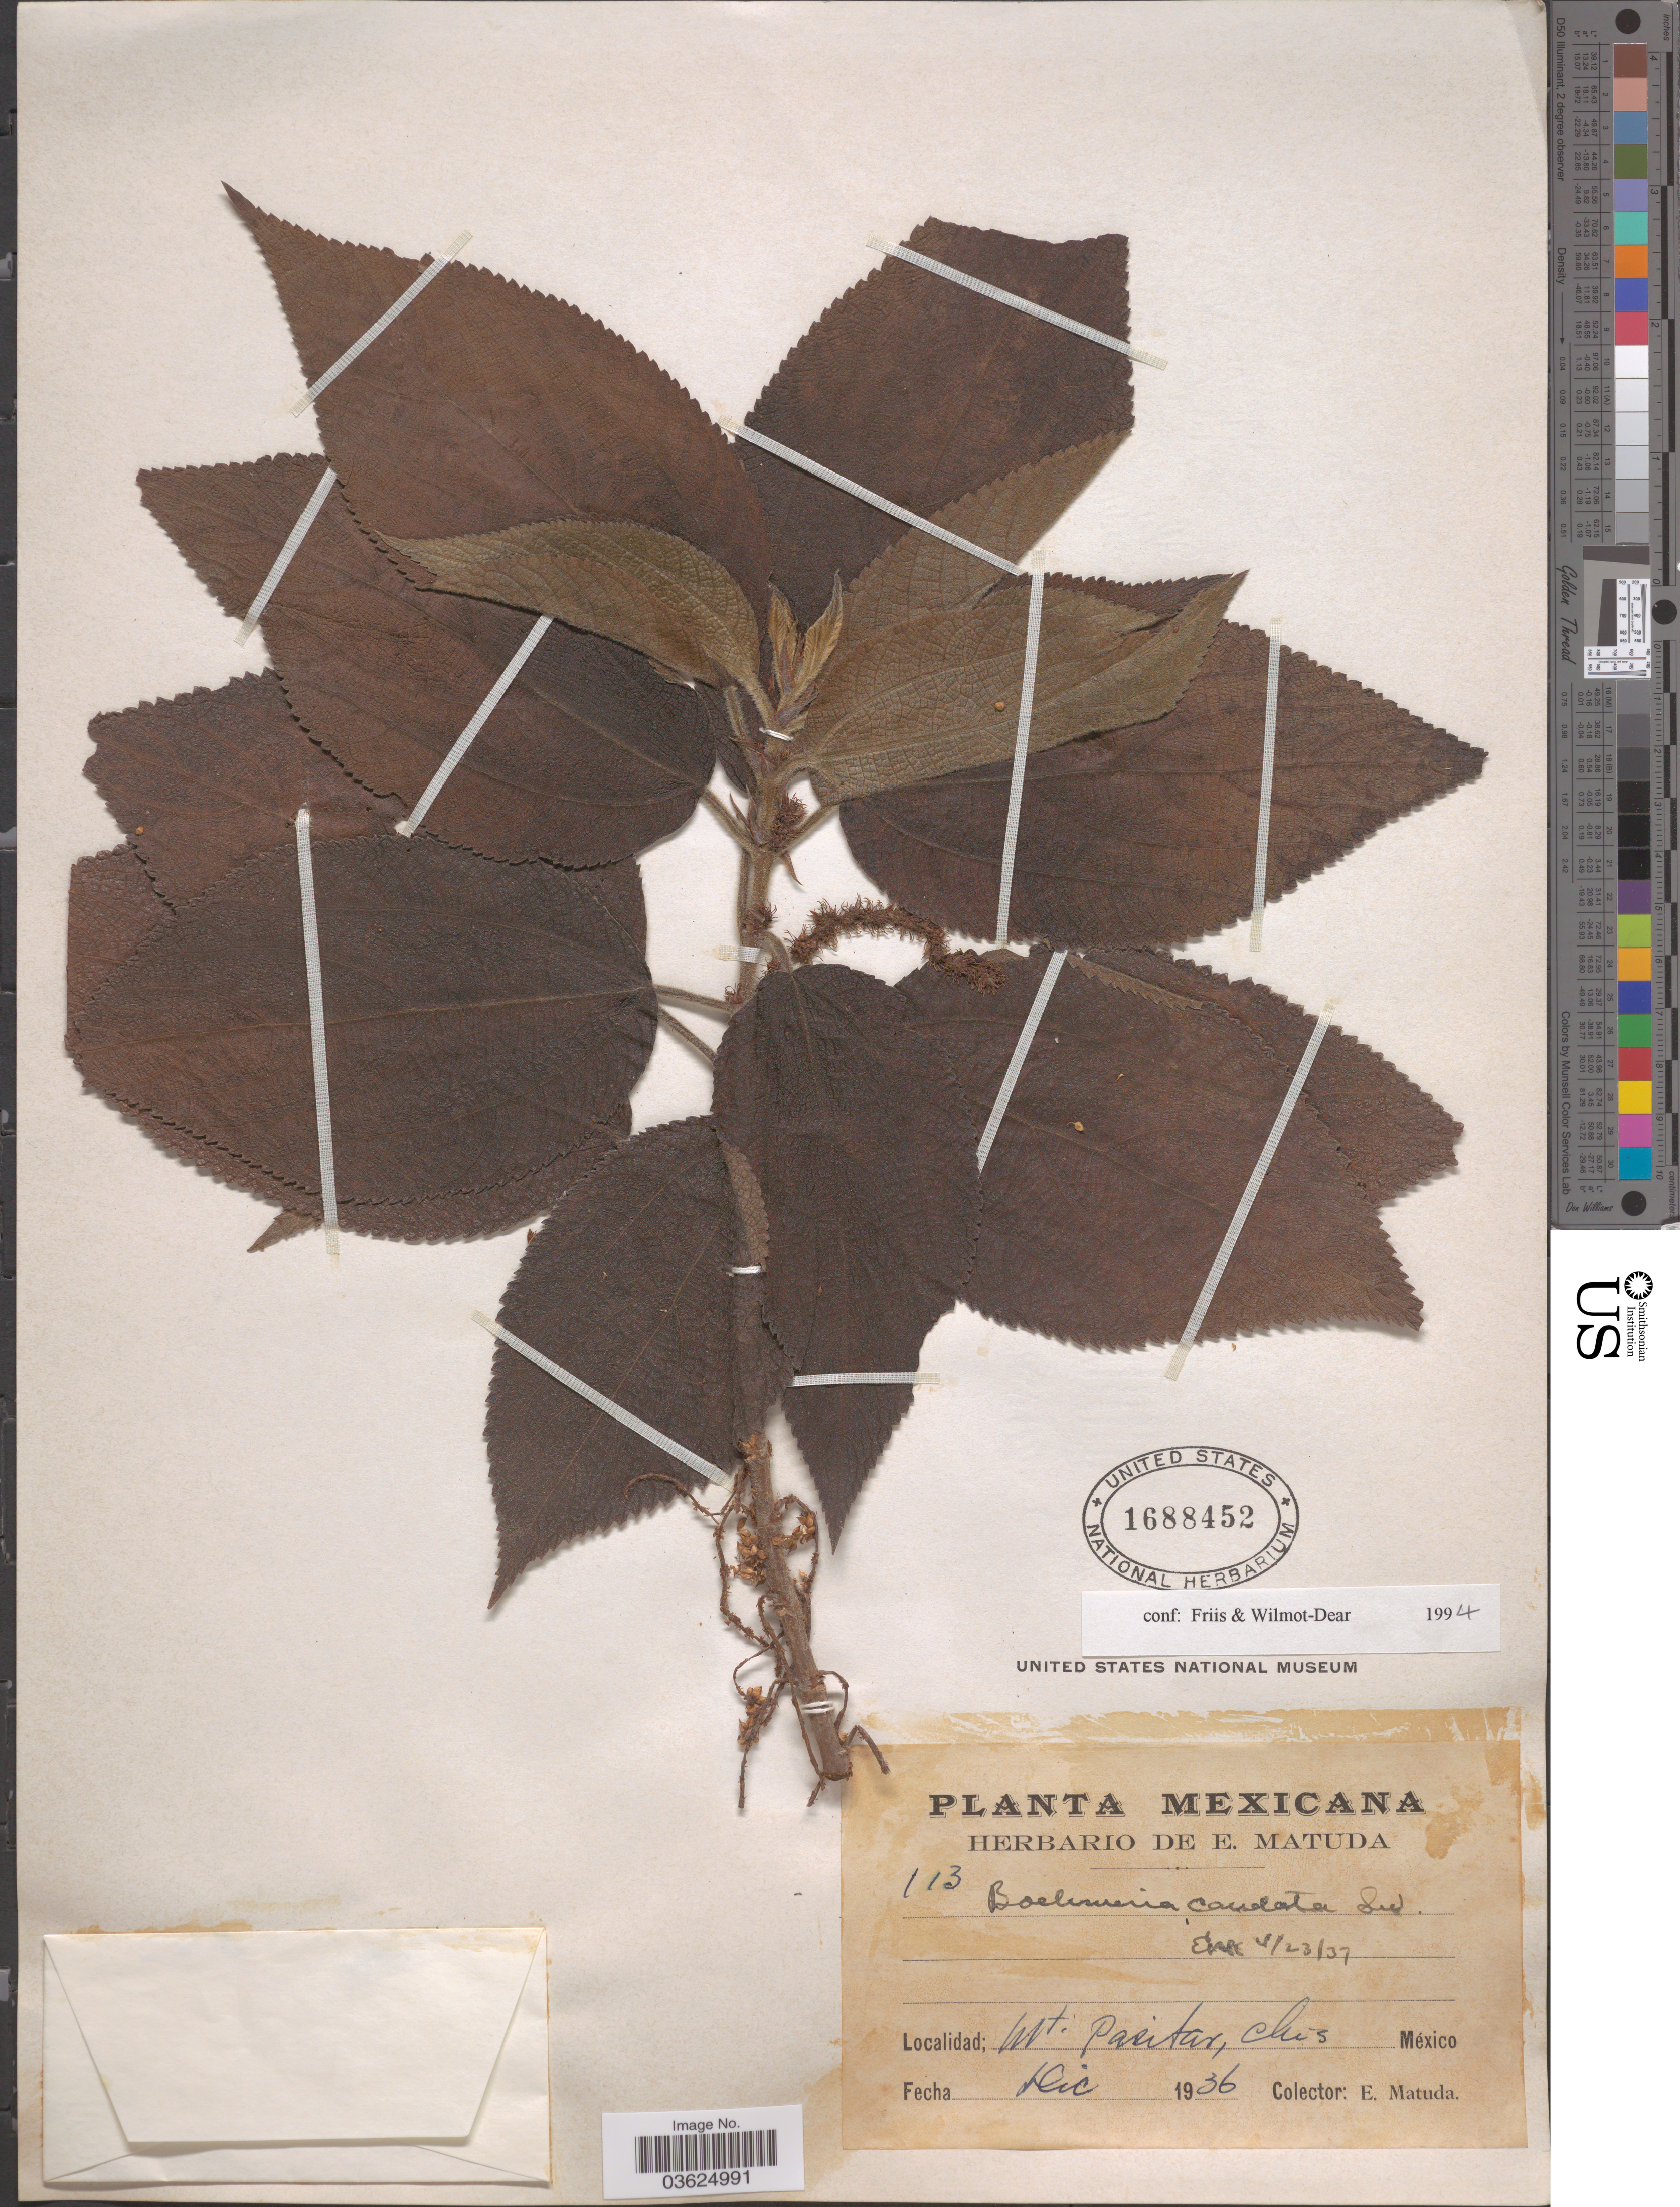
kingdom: Plantae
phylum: Tracheophyta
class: Magnoliopsida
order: Rosales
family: Urticaceae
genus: Boehmeria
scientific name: Boehmeria caudata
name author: Sw.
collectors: E. Matuda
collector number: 113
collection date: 1936-12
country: Mexico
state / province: Chiapas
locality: Mt. Pasitar, Chis.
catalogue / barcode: US 1688452